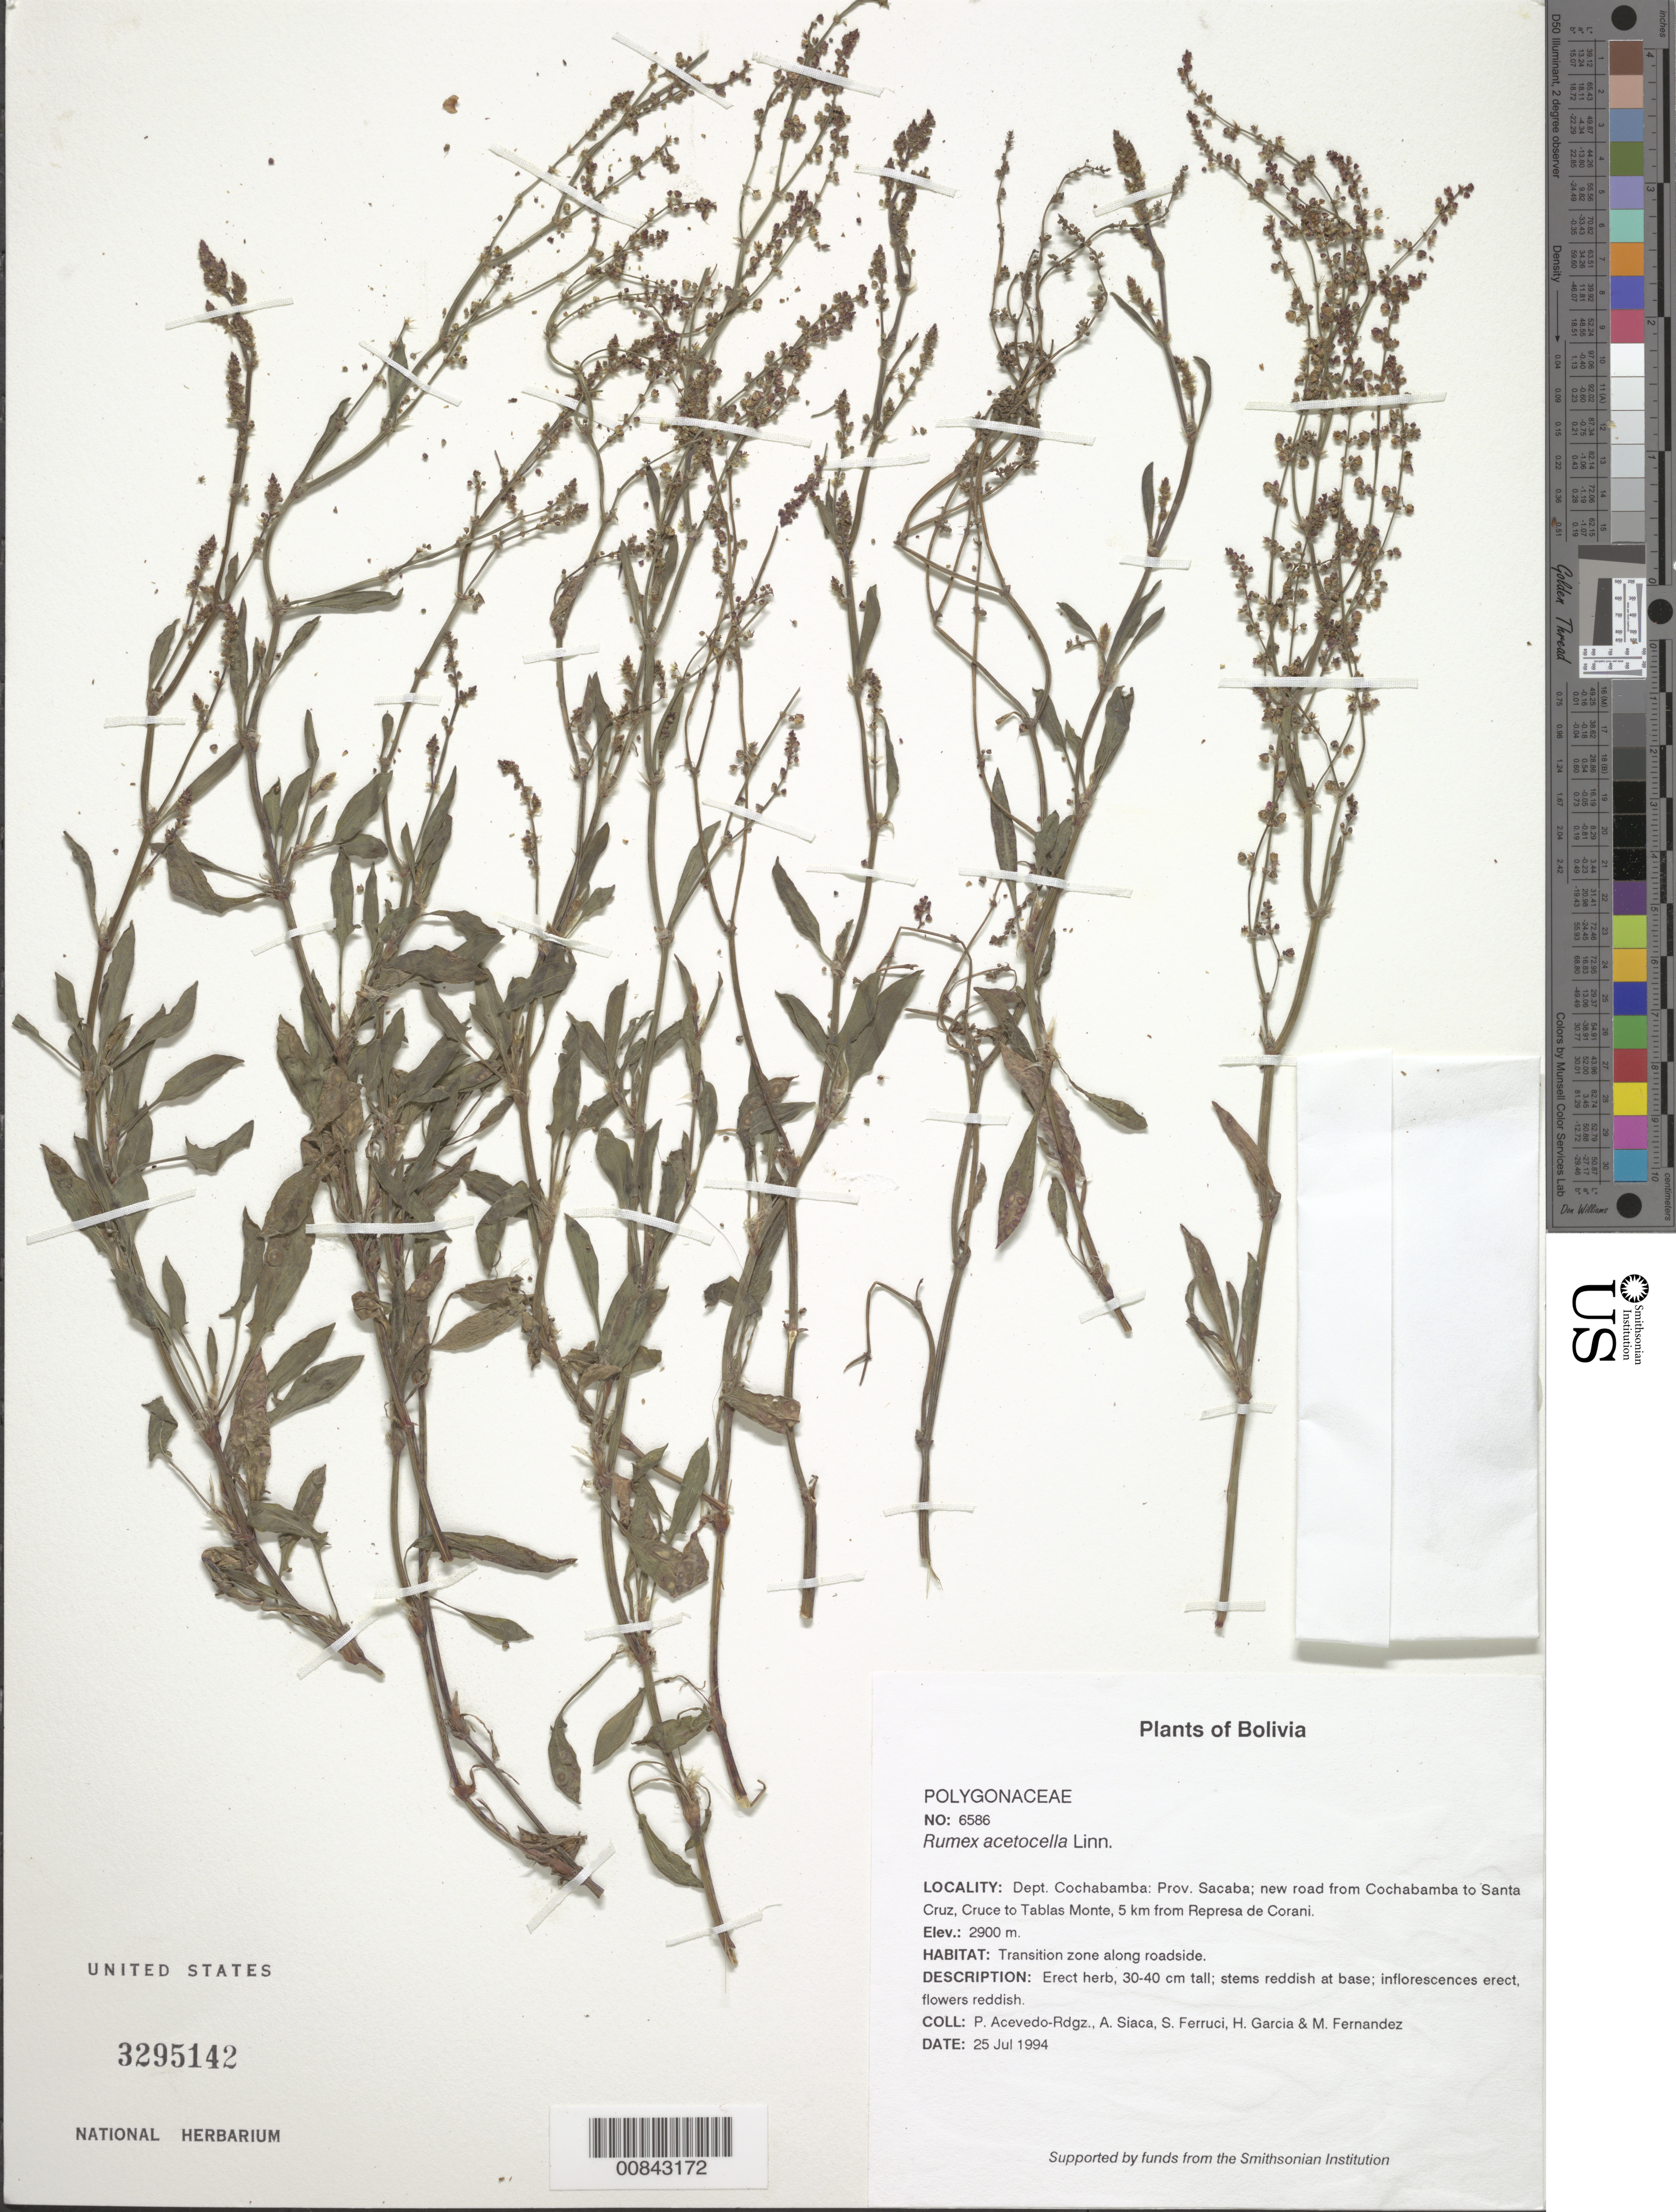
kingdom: Plantae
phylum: Tracheophyta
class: Magnoliopsida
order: Caryophyllales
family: Polygonaceae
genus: Rumex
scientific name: Rumex acetosella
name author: L.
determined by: Acevedo-Rodríguez, P., (BOT), Smithsonian Institution - National Museum of Natural History (UNITED STATES)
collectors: P. Acevedo-Rodr., A. Siaca, S. Ferrucci, H. Garcia & M. Fernández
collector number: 6586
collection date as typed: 25 Jul 1994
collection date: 1994-07-25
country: Bolivia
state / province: Cochabamba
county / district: Sacaba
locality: Depart. Cochabamba; Prov. Sacaba; new road from Cochabamba to Santa Cruz; Cruce to Tablas Monte, 5 km from Represa de Corani.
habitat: Transition zone along roadside.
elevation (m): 2900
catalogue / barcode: US 3295142